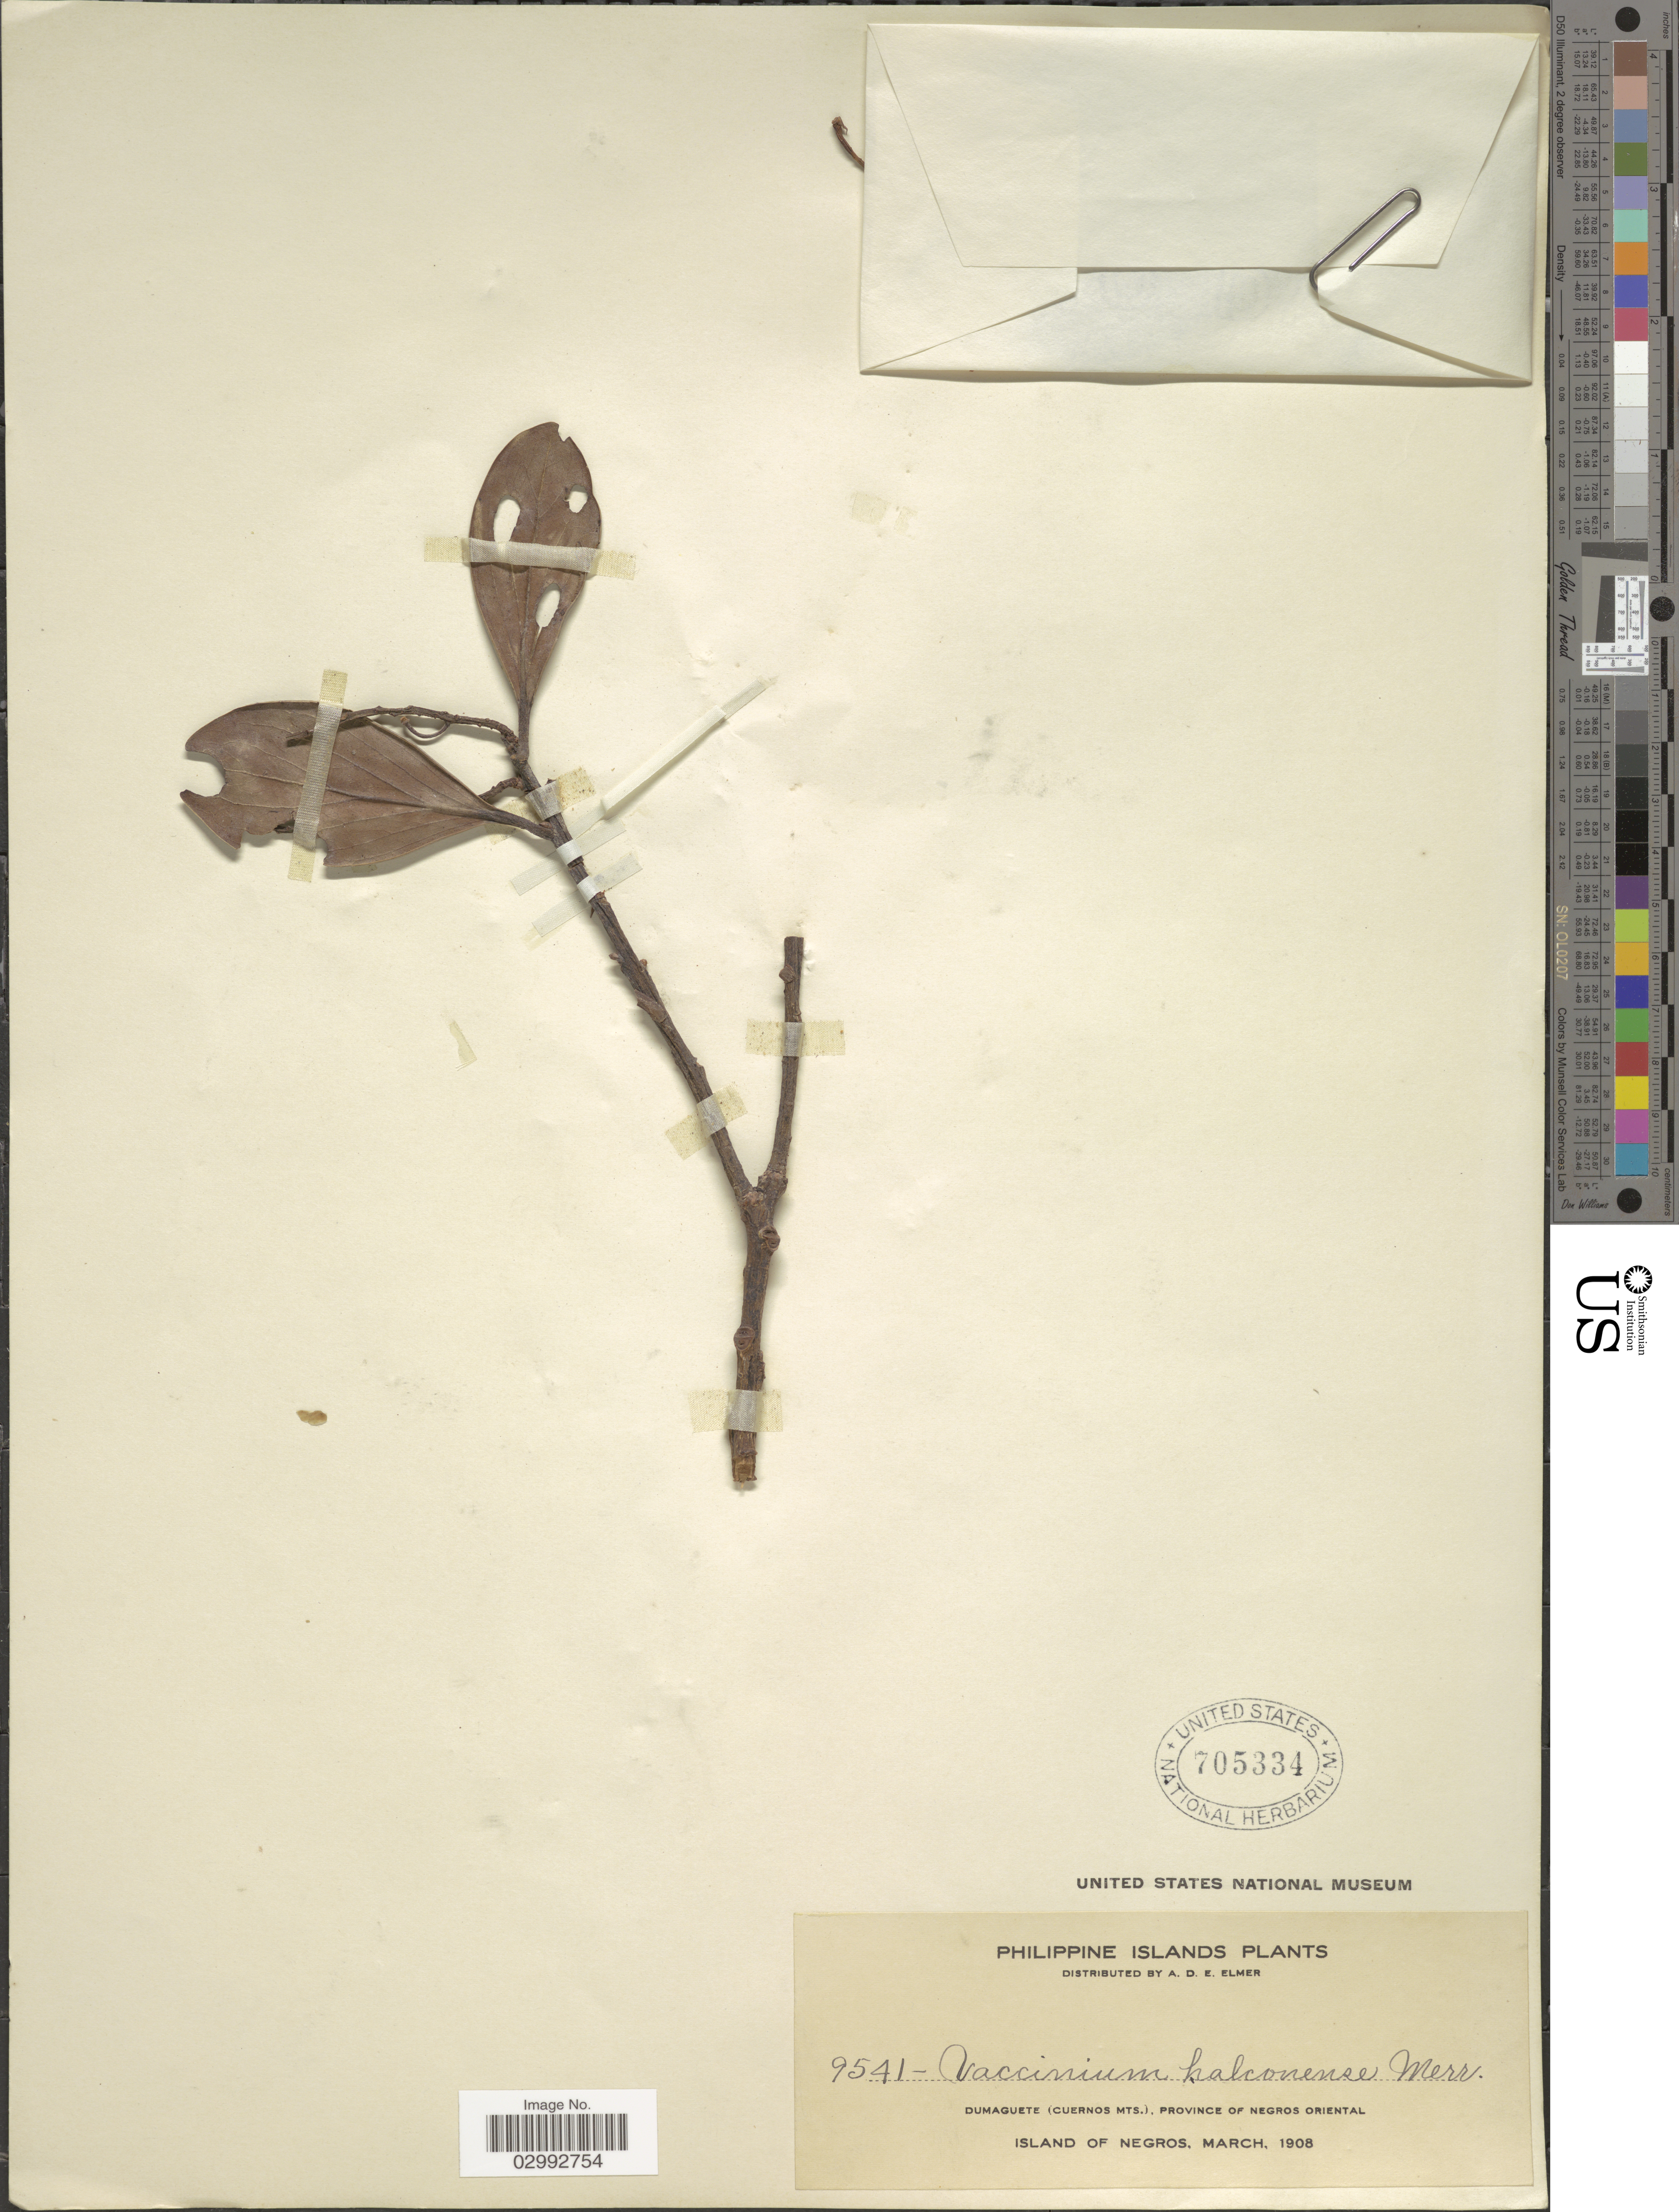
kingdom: Plantae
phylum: Tracheophyta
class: Magnoliopsida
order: Ericales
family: Ericaceae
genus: Vaccinium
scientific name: Vaccinium halconense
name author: Merr.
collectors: A. D. E. Elmer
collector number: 9541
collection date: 1908-03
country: Philippines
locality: Dumaguete (Cuernos Mts.), Province of Negros Oriental, Island of Negros.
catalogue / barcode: US 705334